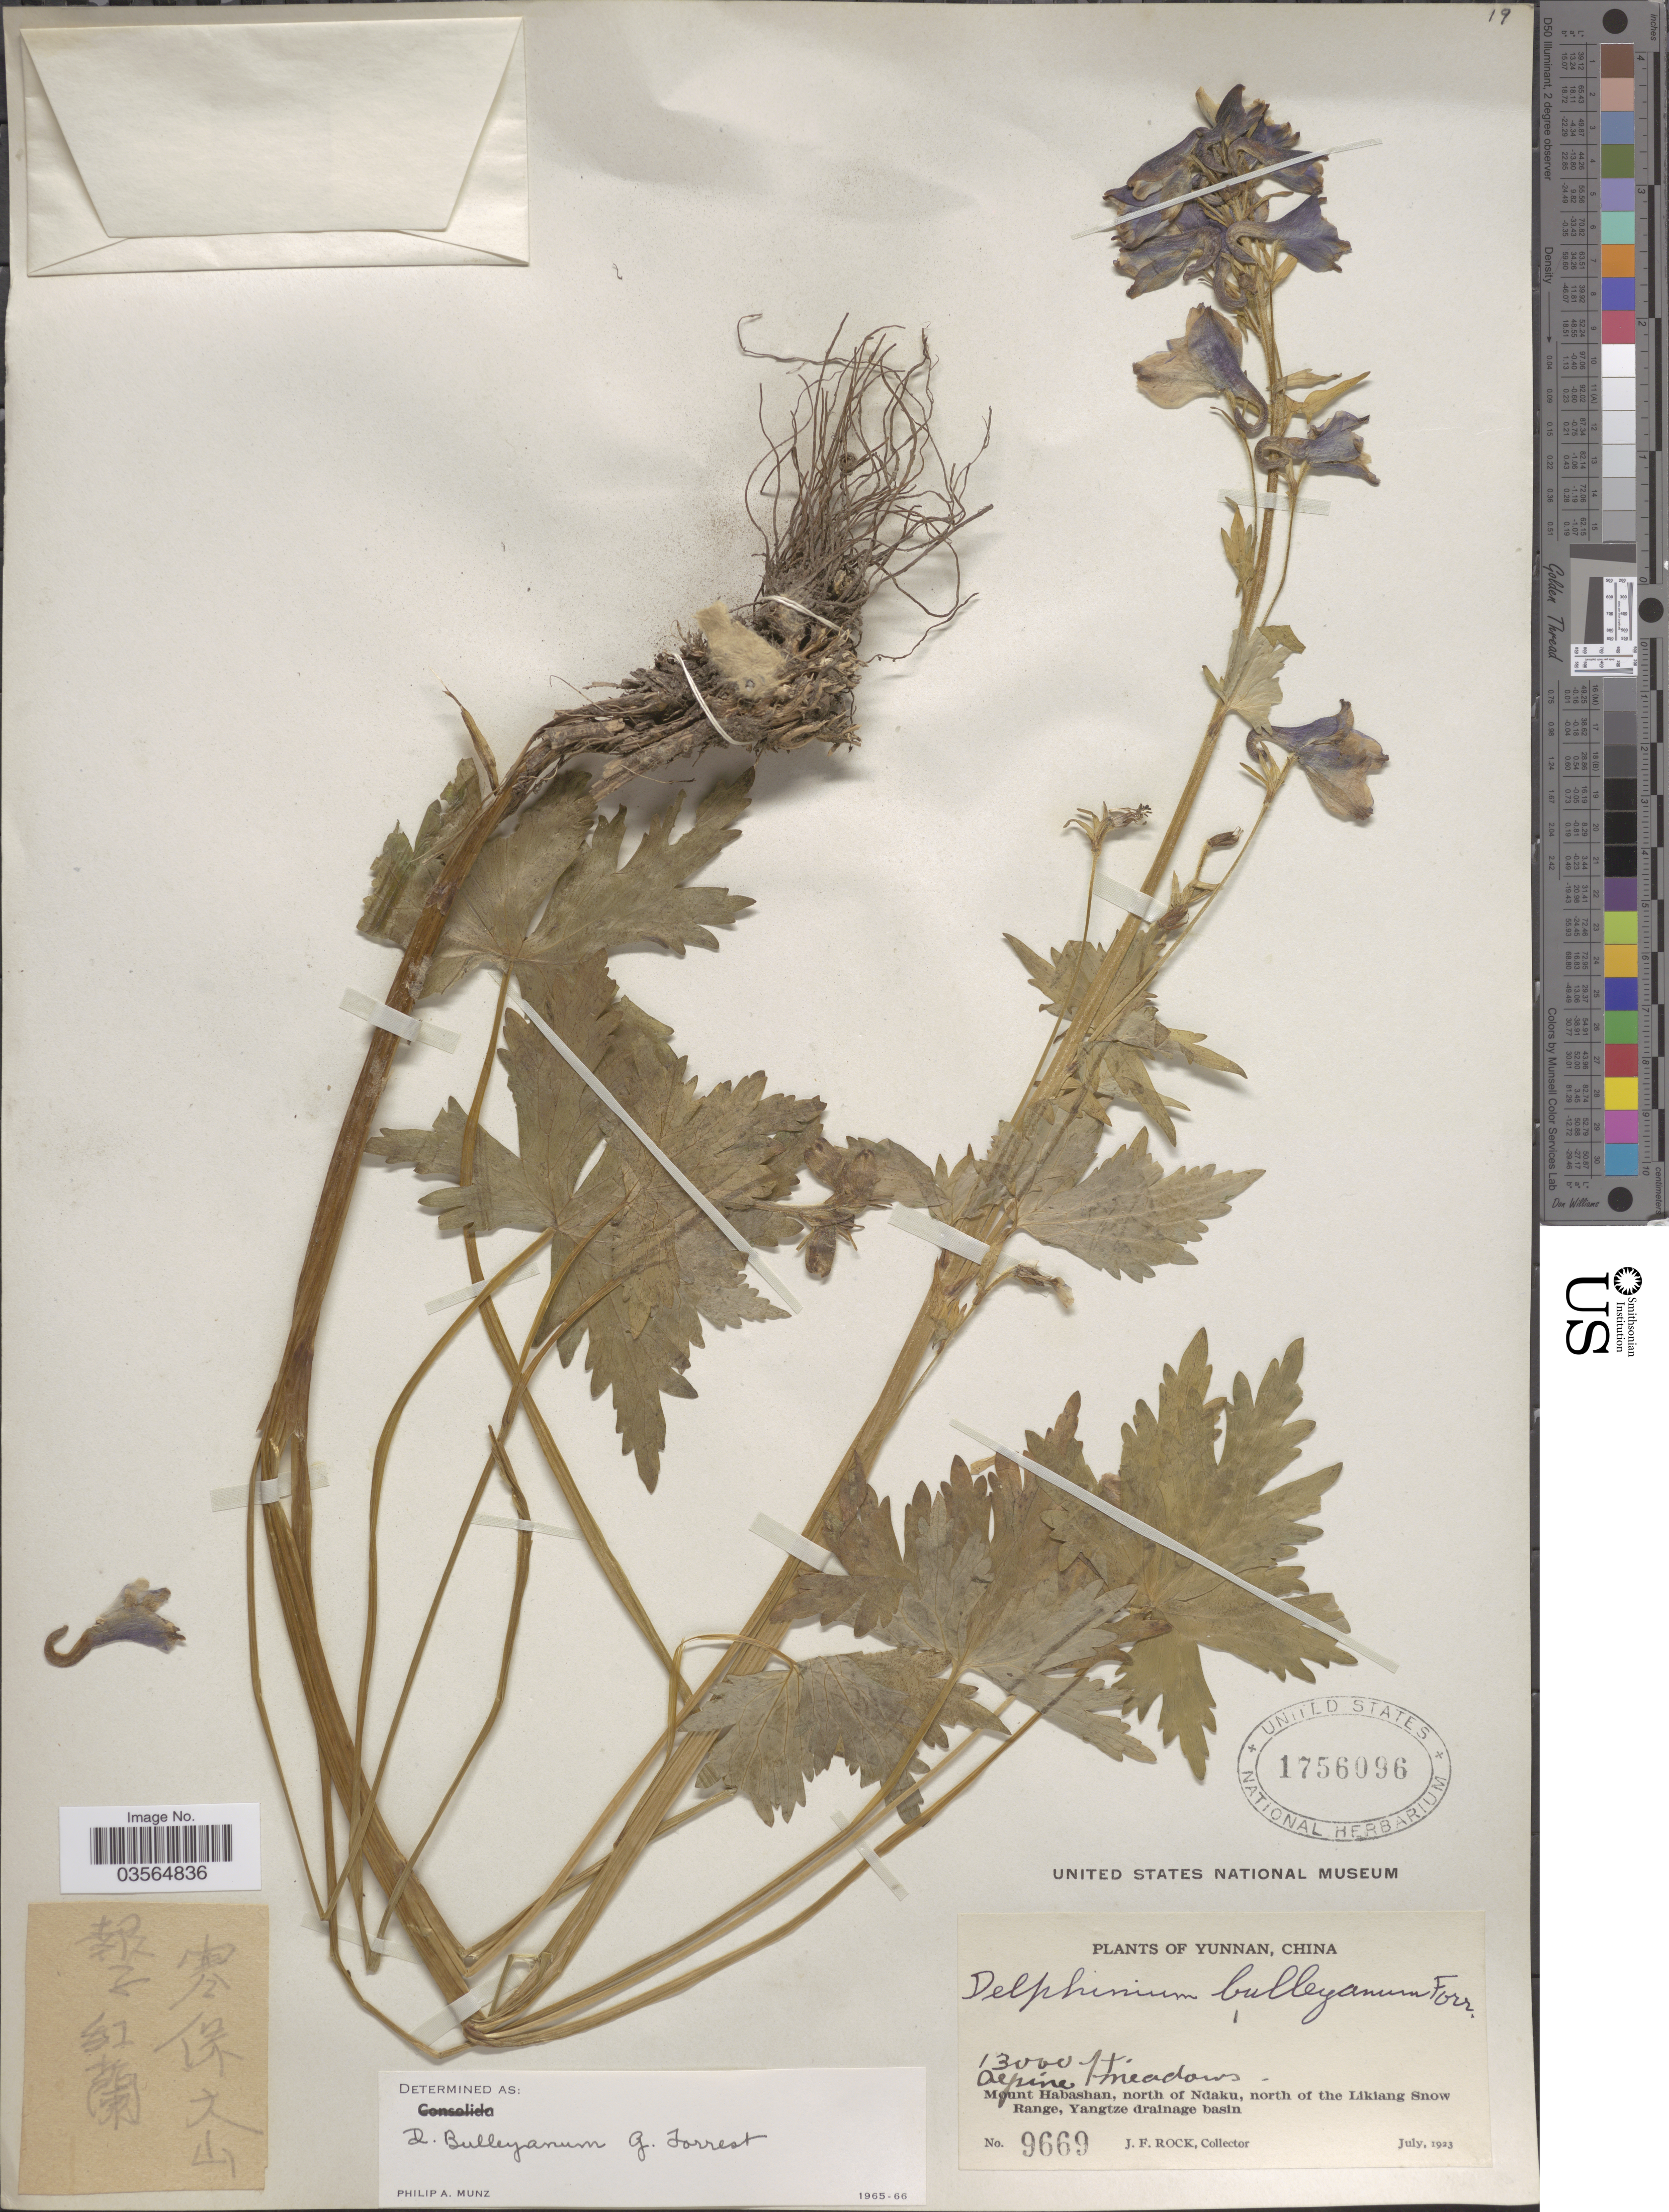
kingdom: Plantae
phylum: Tracheophyta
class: Magnoliopsida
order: Ranunculales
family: Ranunculaceae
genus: Delphinium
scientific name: Delphinium bulleyanum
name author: Forrest ex Diels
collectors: J. Rock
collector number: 9669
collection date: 1923-07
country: China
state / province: Yunnan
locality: Alpine meadow. Mount Habashan, north of Ndaku, north of the Likiang Snow Range, Yangtze drainage basin.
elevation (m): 3962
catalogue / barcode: US 1756096